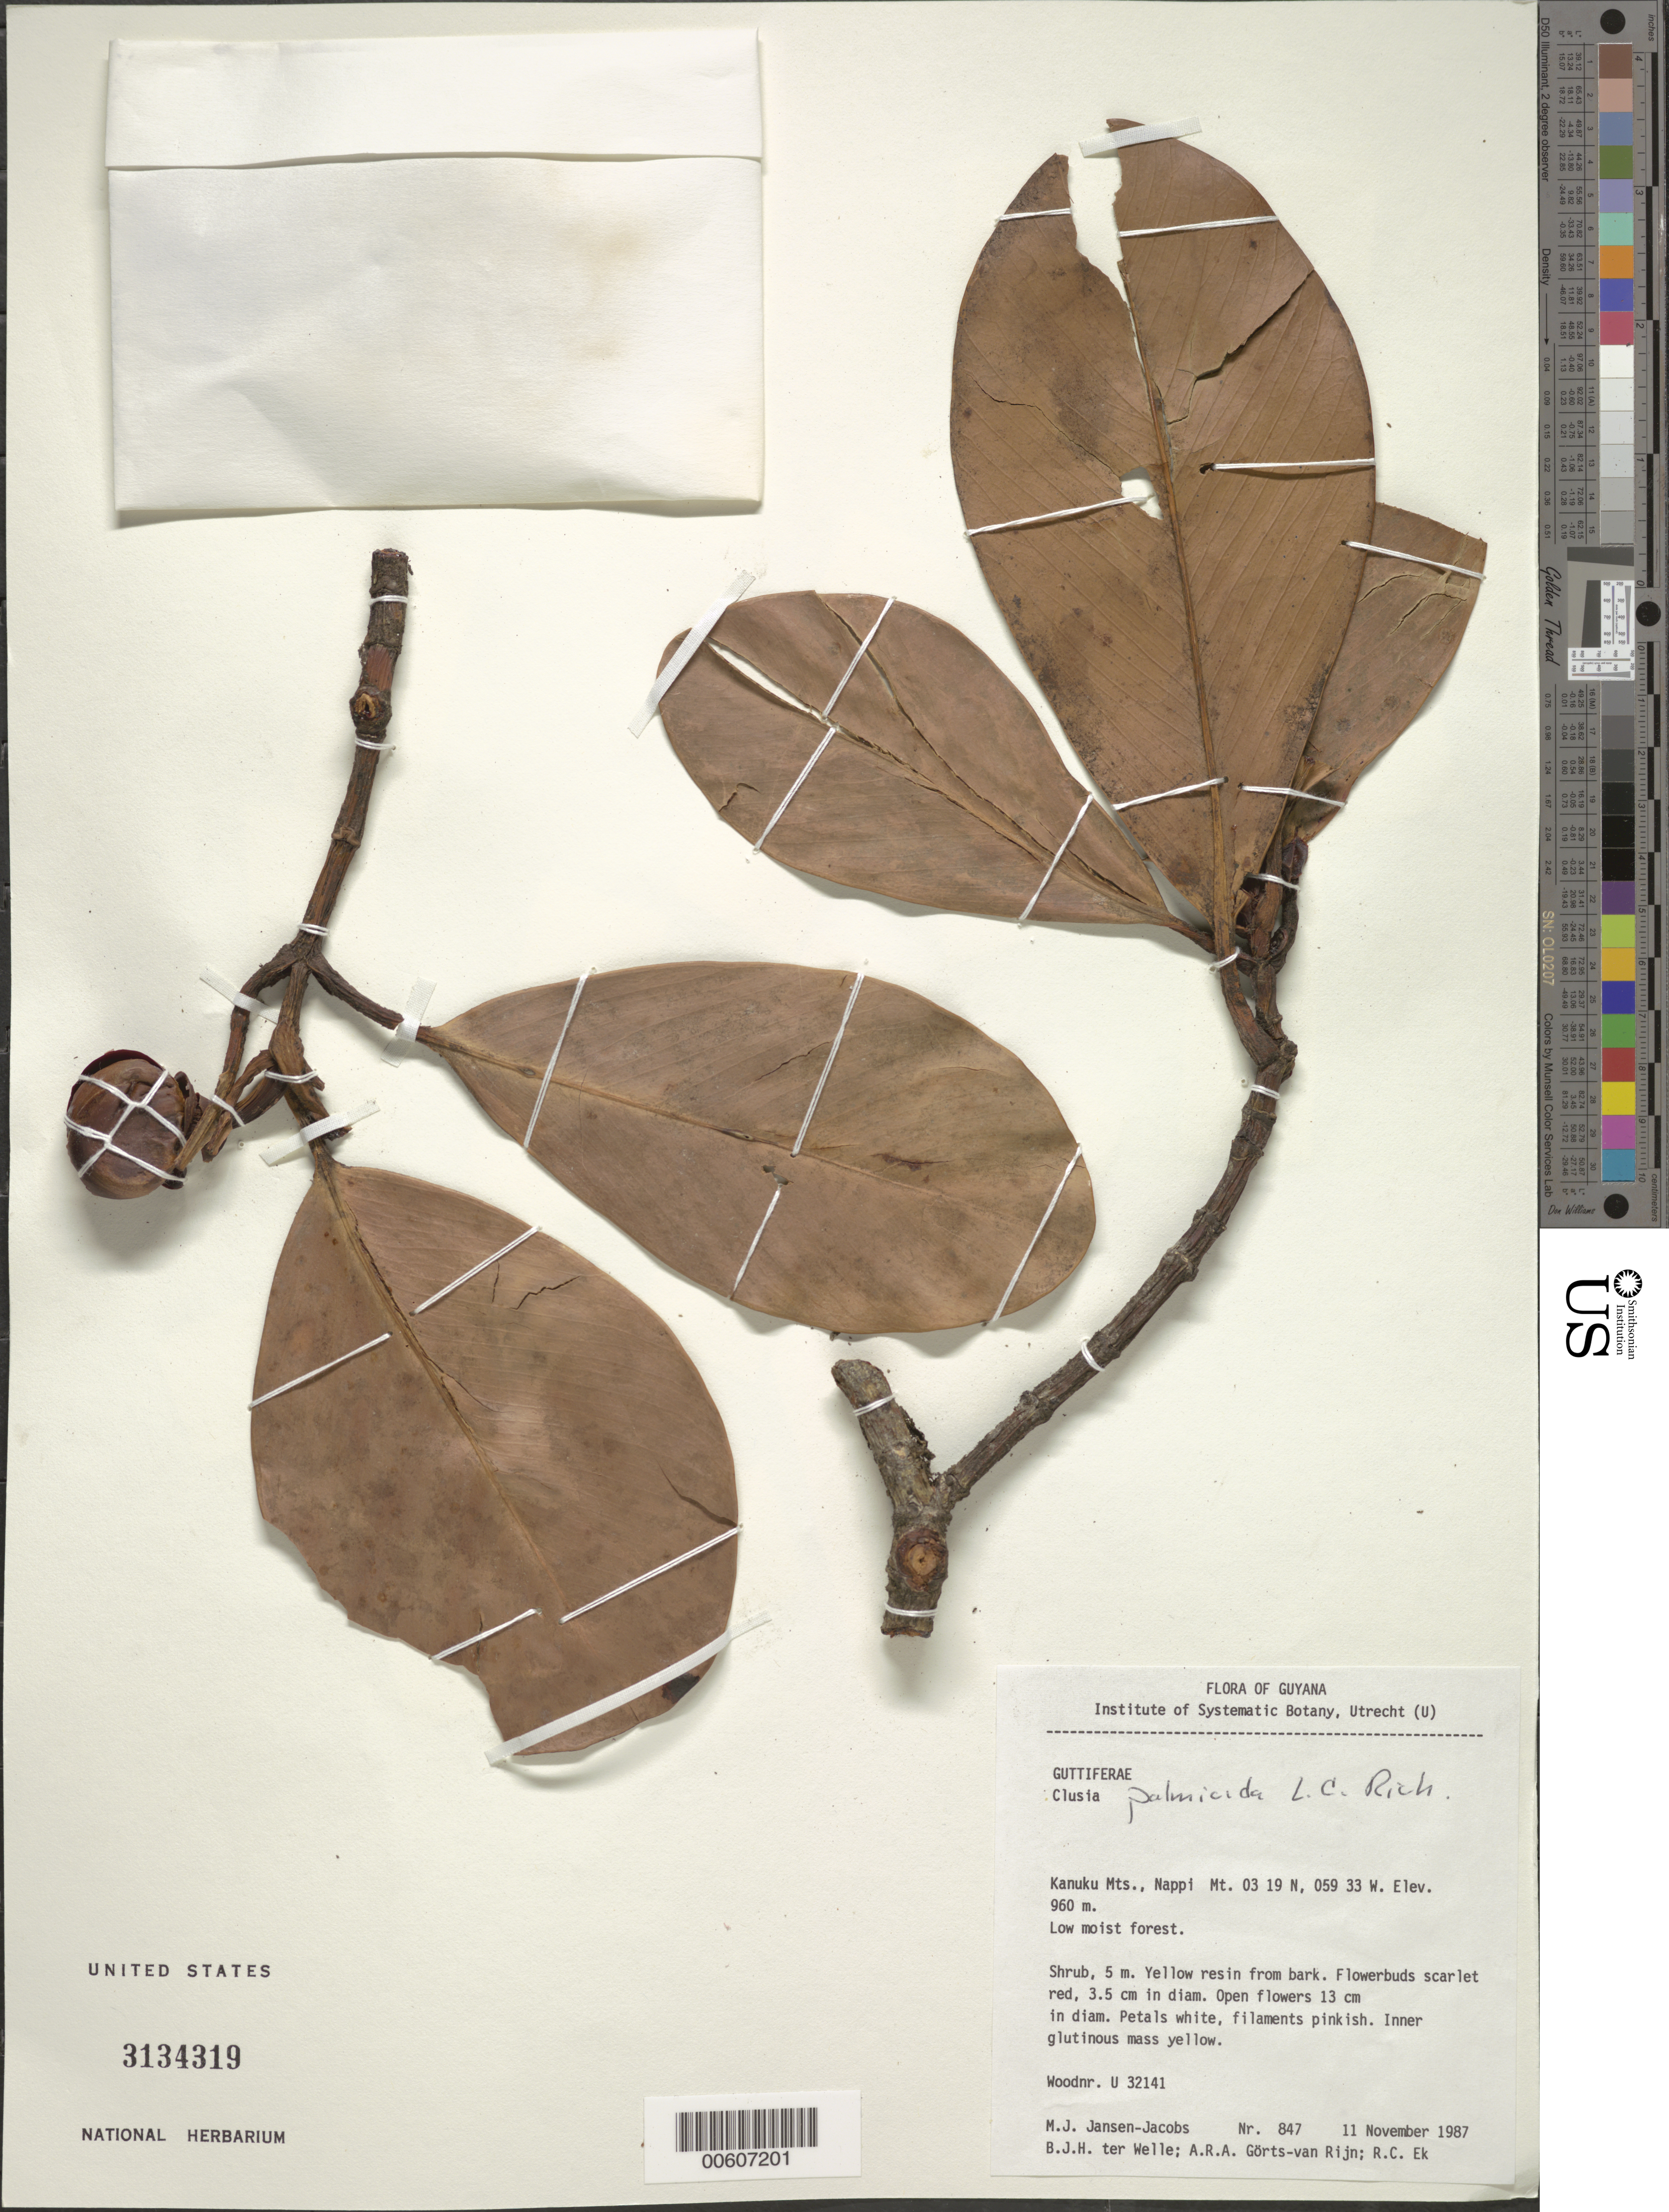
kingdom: Plantae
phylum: Tracheophyta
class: Magnoliopsida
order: Malpighiales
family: Clusiaceae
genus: Clusia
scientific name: Clusia palmicida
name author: Rich.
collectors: M. J. Jansen-Jacobs, B. Welle, A. .R. A. Görts-van Rijn & R. C. Ek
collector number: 847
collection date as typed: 11-Nov-87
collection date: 1987-11-11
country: Guyana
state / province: U. Takutu-U. Essequibo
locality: Kanuku Mts., Nappi Mt.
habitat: Low moist forest.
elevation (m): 960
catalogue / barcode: US 3134319